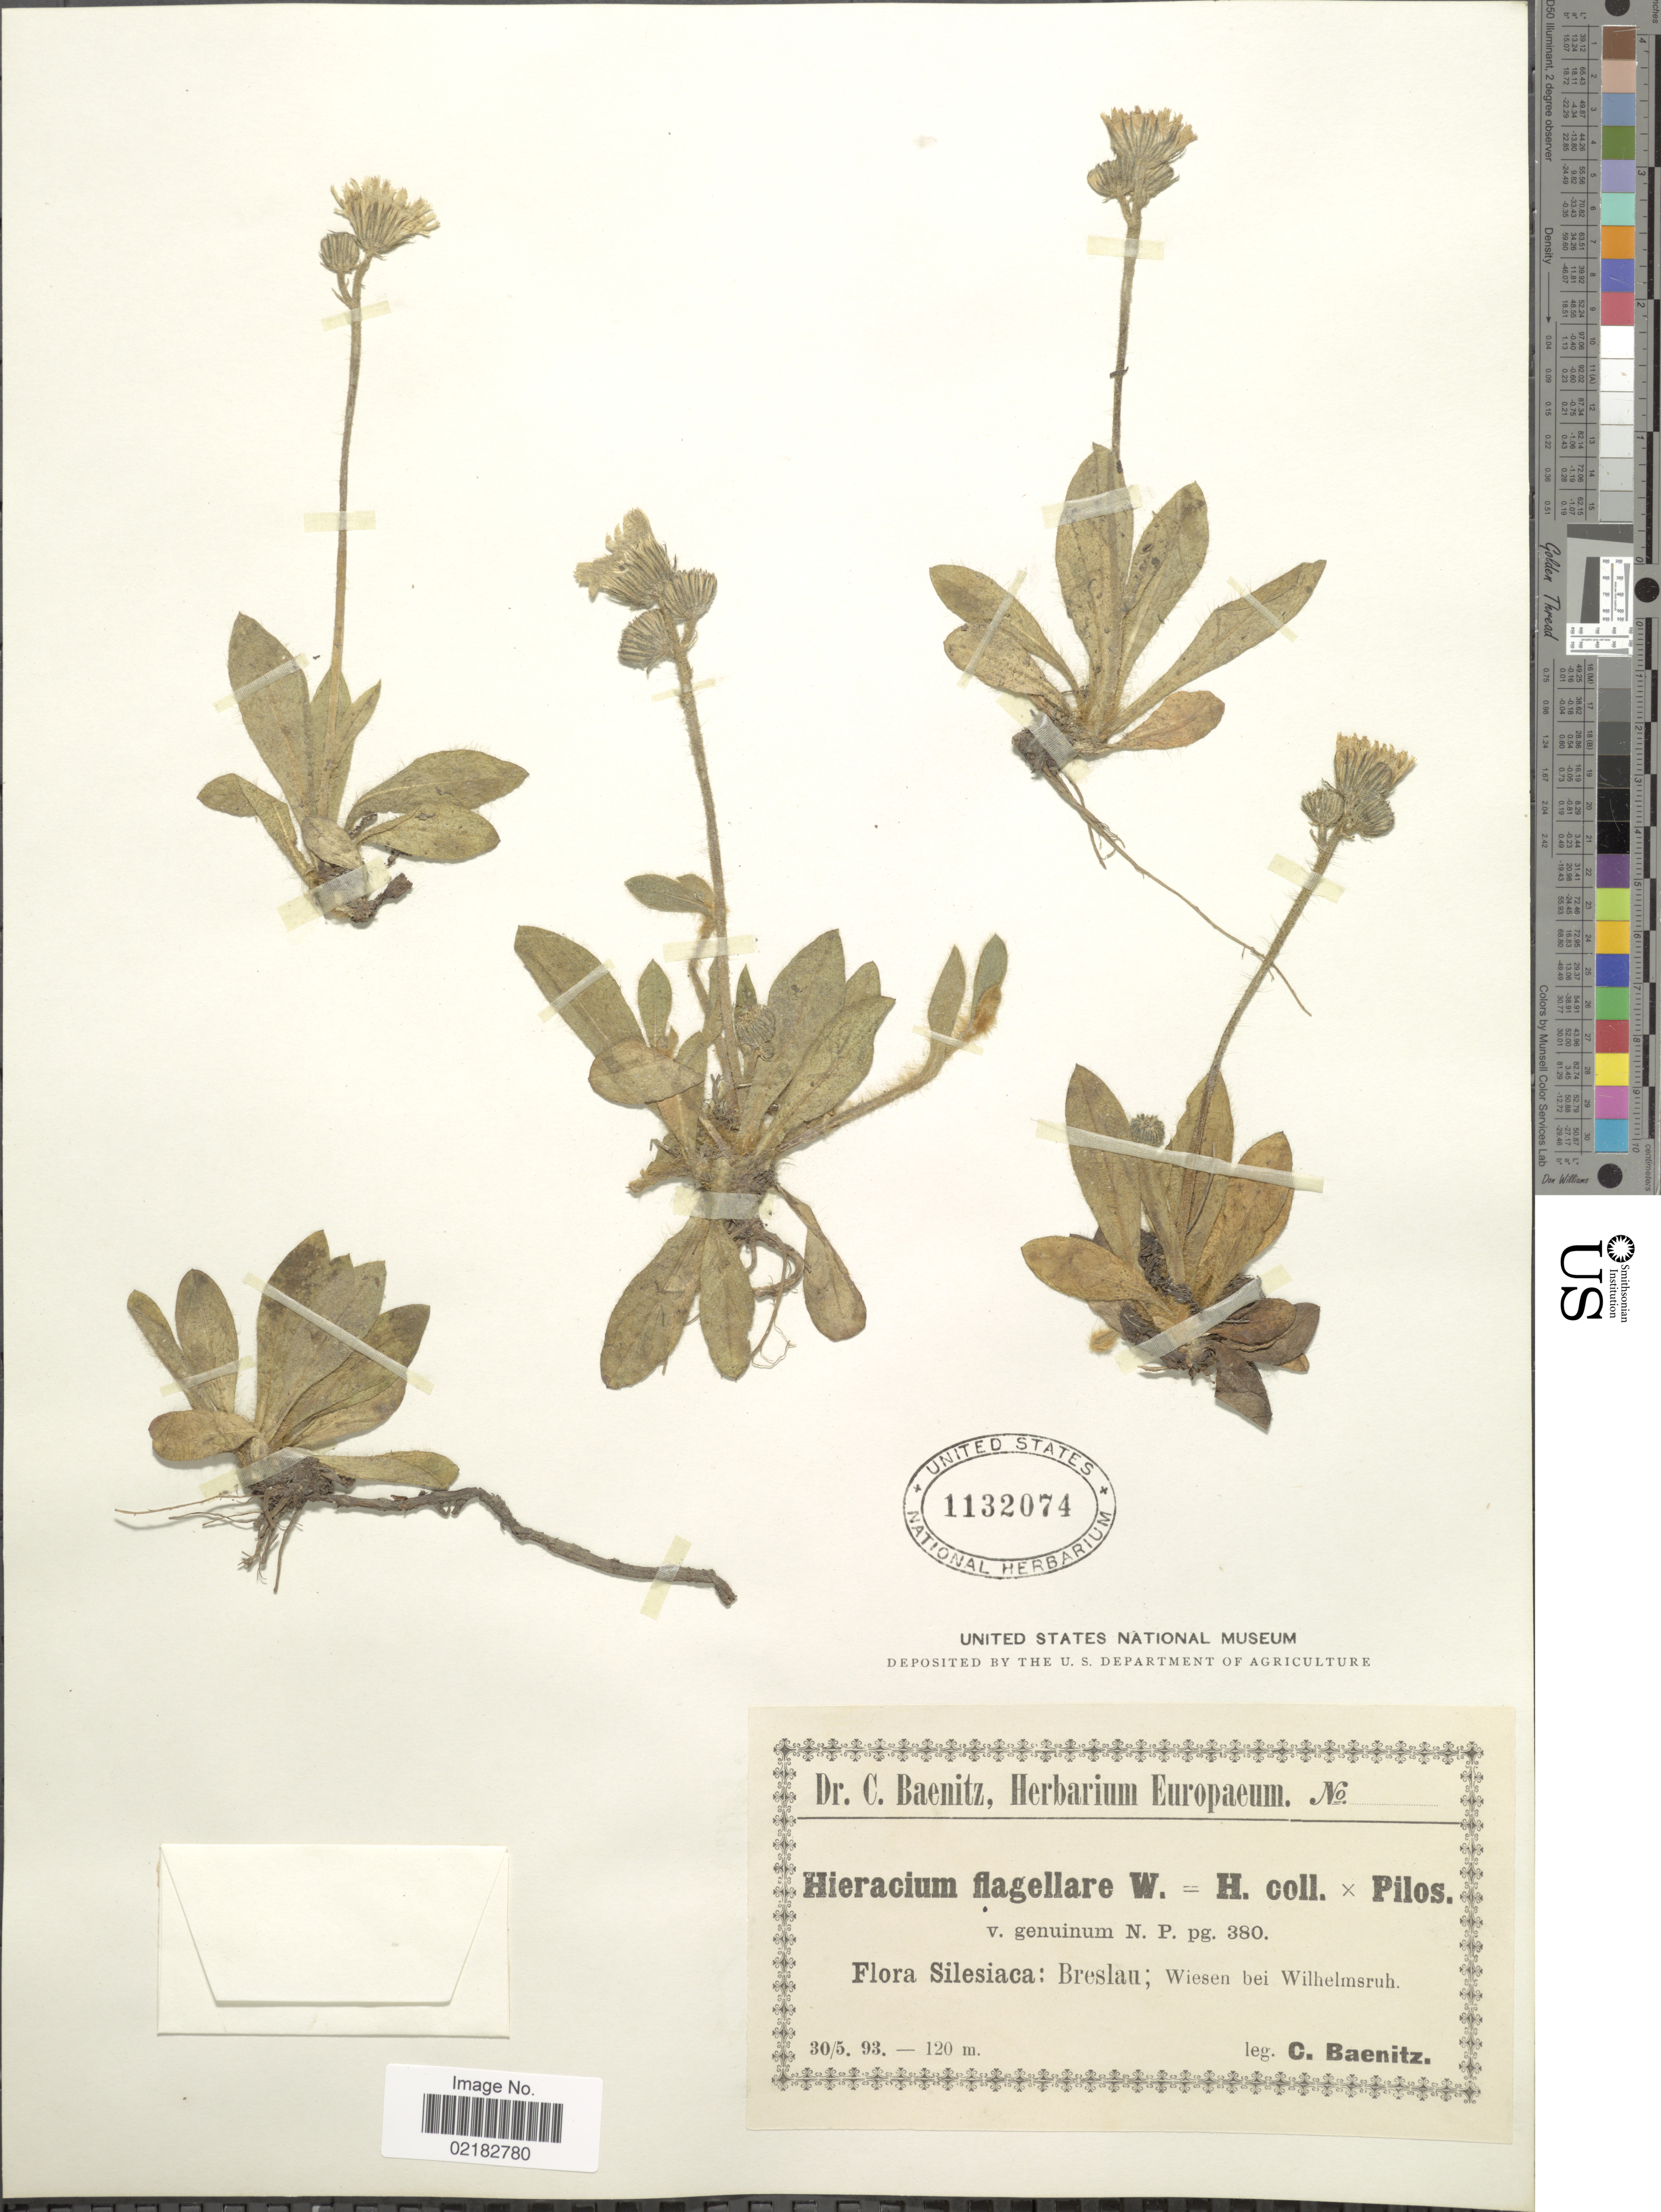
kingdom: Plantae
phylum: Tracheophyta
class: Magnoliopsida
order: Asterales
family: Asteraceae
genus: Pilosella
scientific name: Pilosella flagellaris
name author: (Willd.) Arvet-Touvet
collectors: C. G. Baenitz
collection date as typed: Transcribed d/m/y: 30/5/93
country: Poland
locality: Silesiaca: Breslau; Wiesen bei Wilhelmsruh.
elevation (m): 120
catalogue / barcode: US 1132074